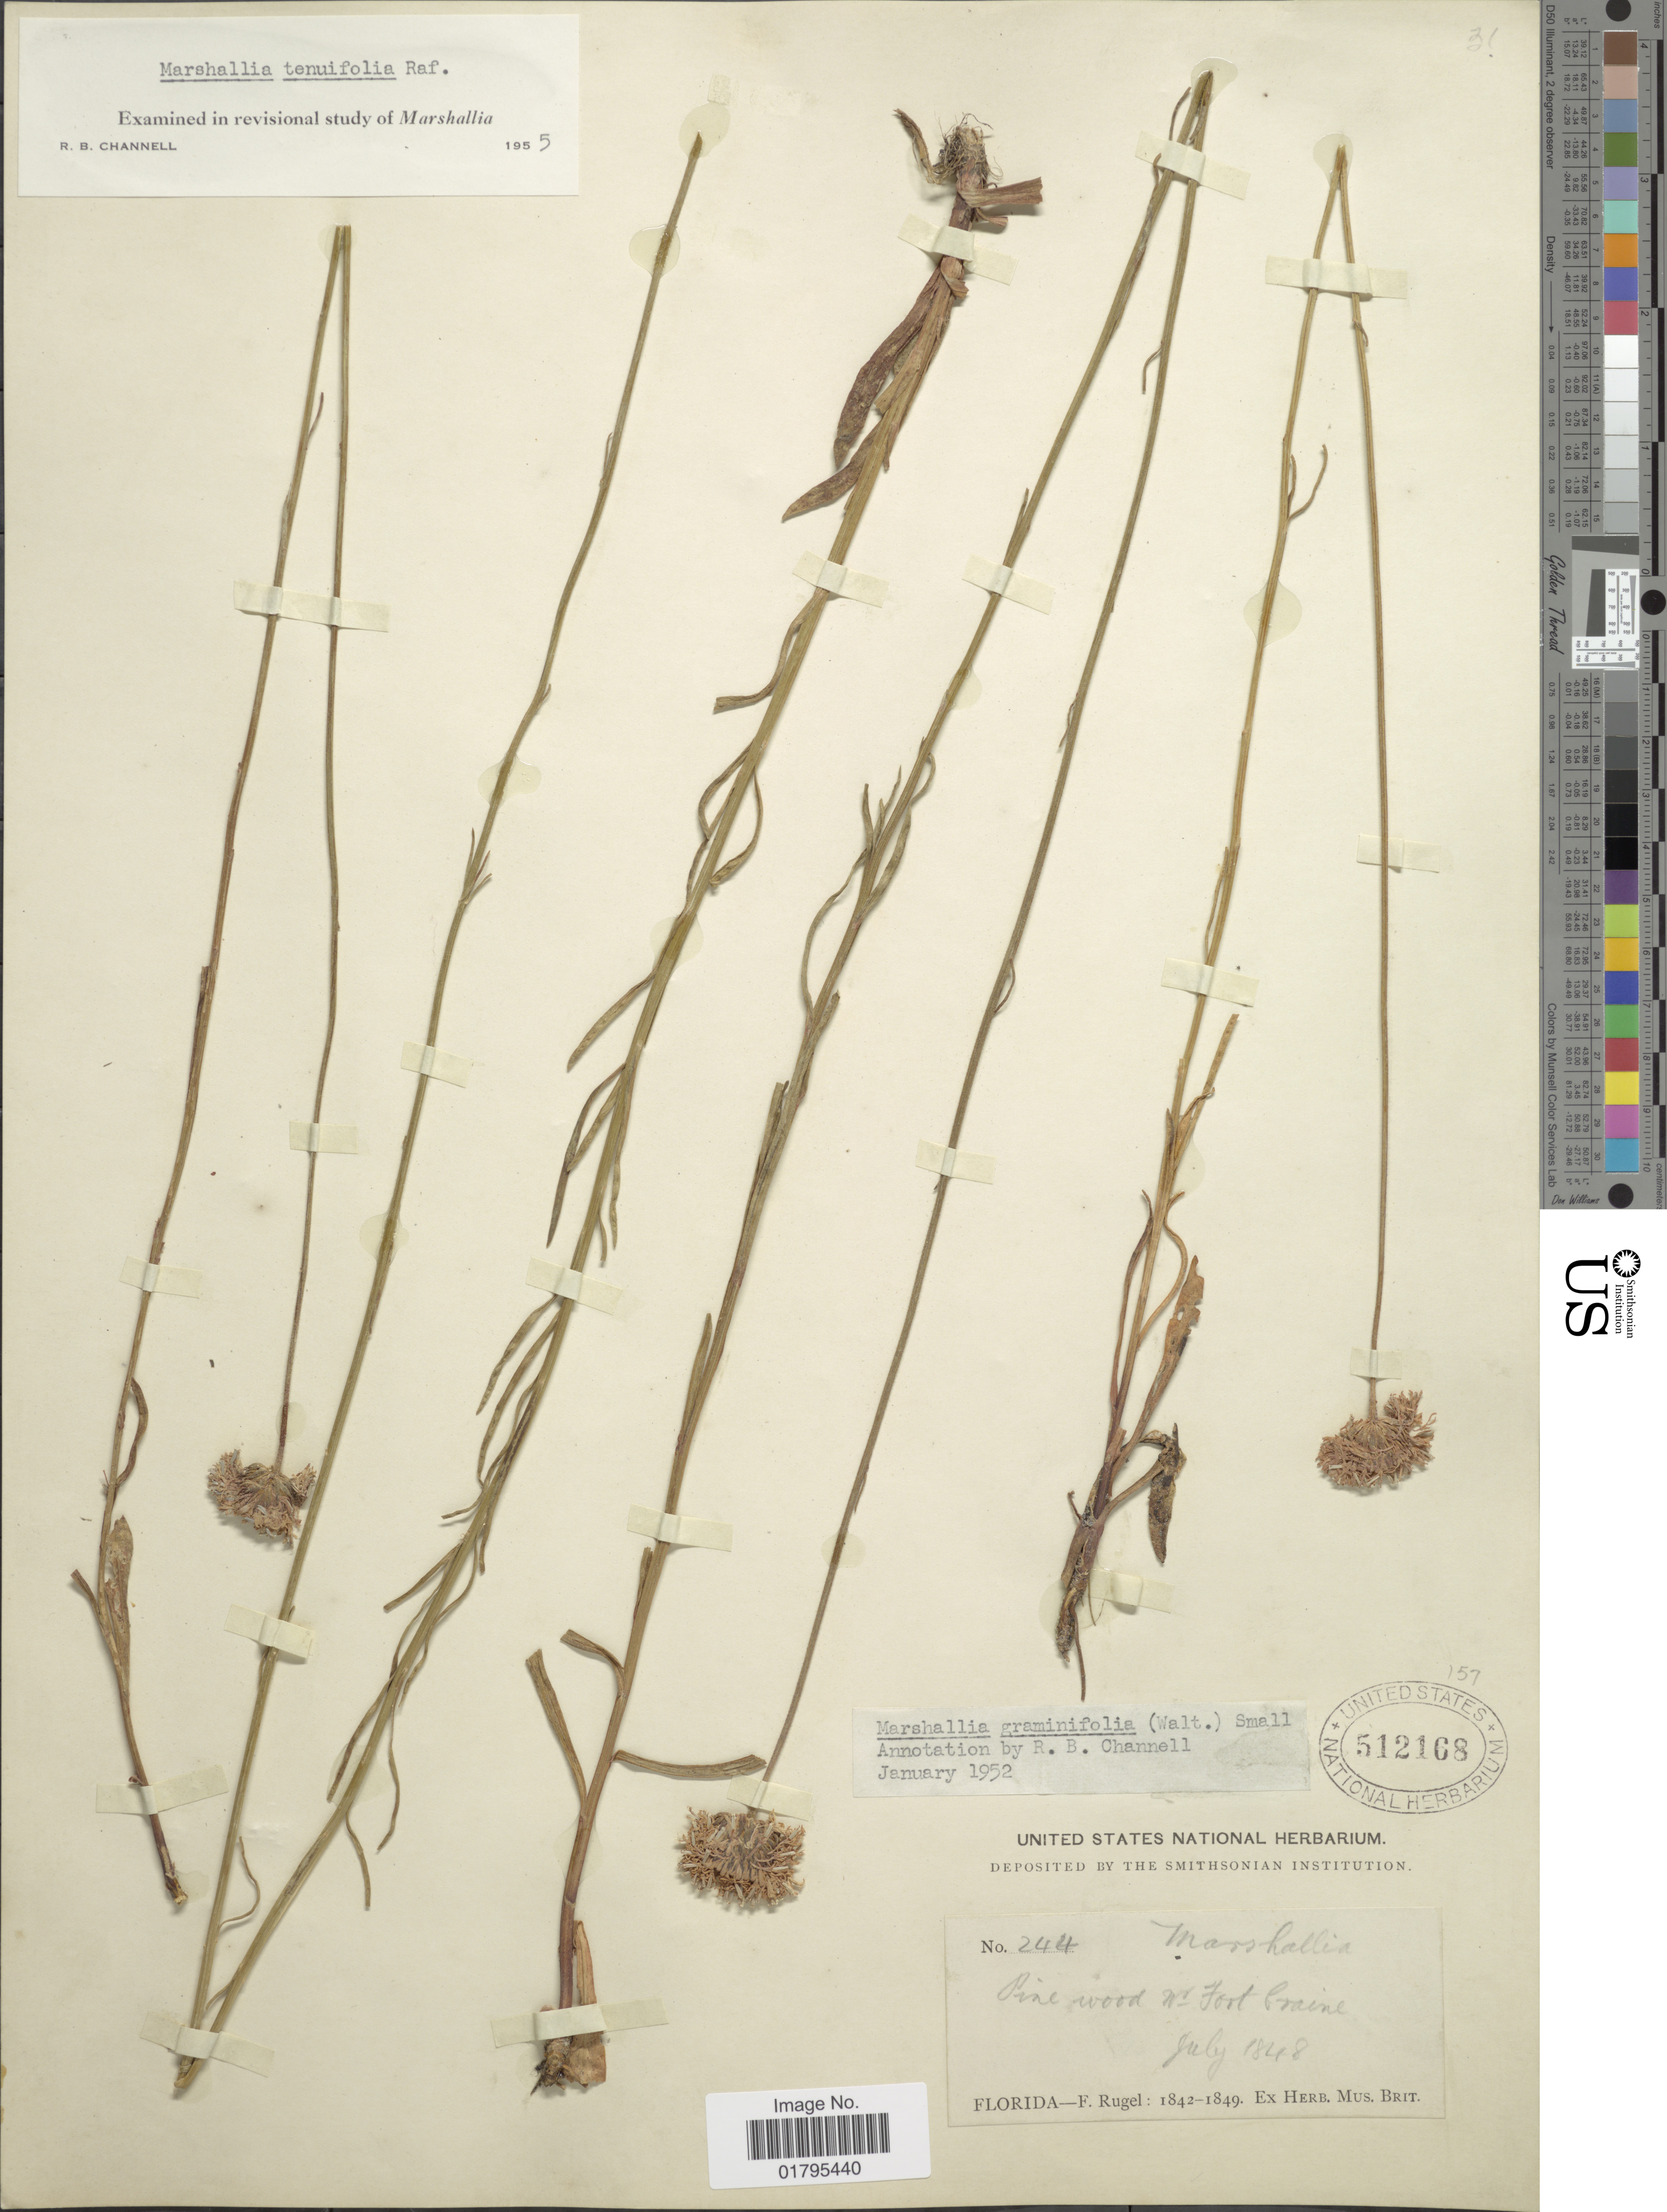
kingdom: Plantae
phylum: Tracheophyta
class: Magnoliopsida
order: Asterales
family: Asteraceae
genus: Marshallia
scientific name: Marshallia tenuifolia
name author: Raf.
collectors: F. Rugel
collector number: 244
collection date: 1848-07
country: United States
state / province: Florida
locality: Pine wooded Mt. Fort Craine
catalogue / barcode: US 512168